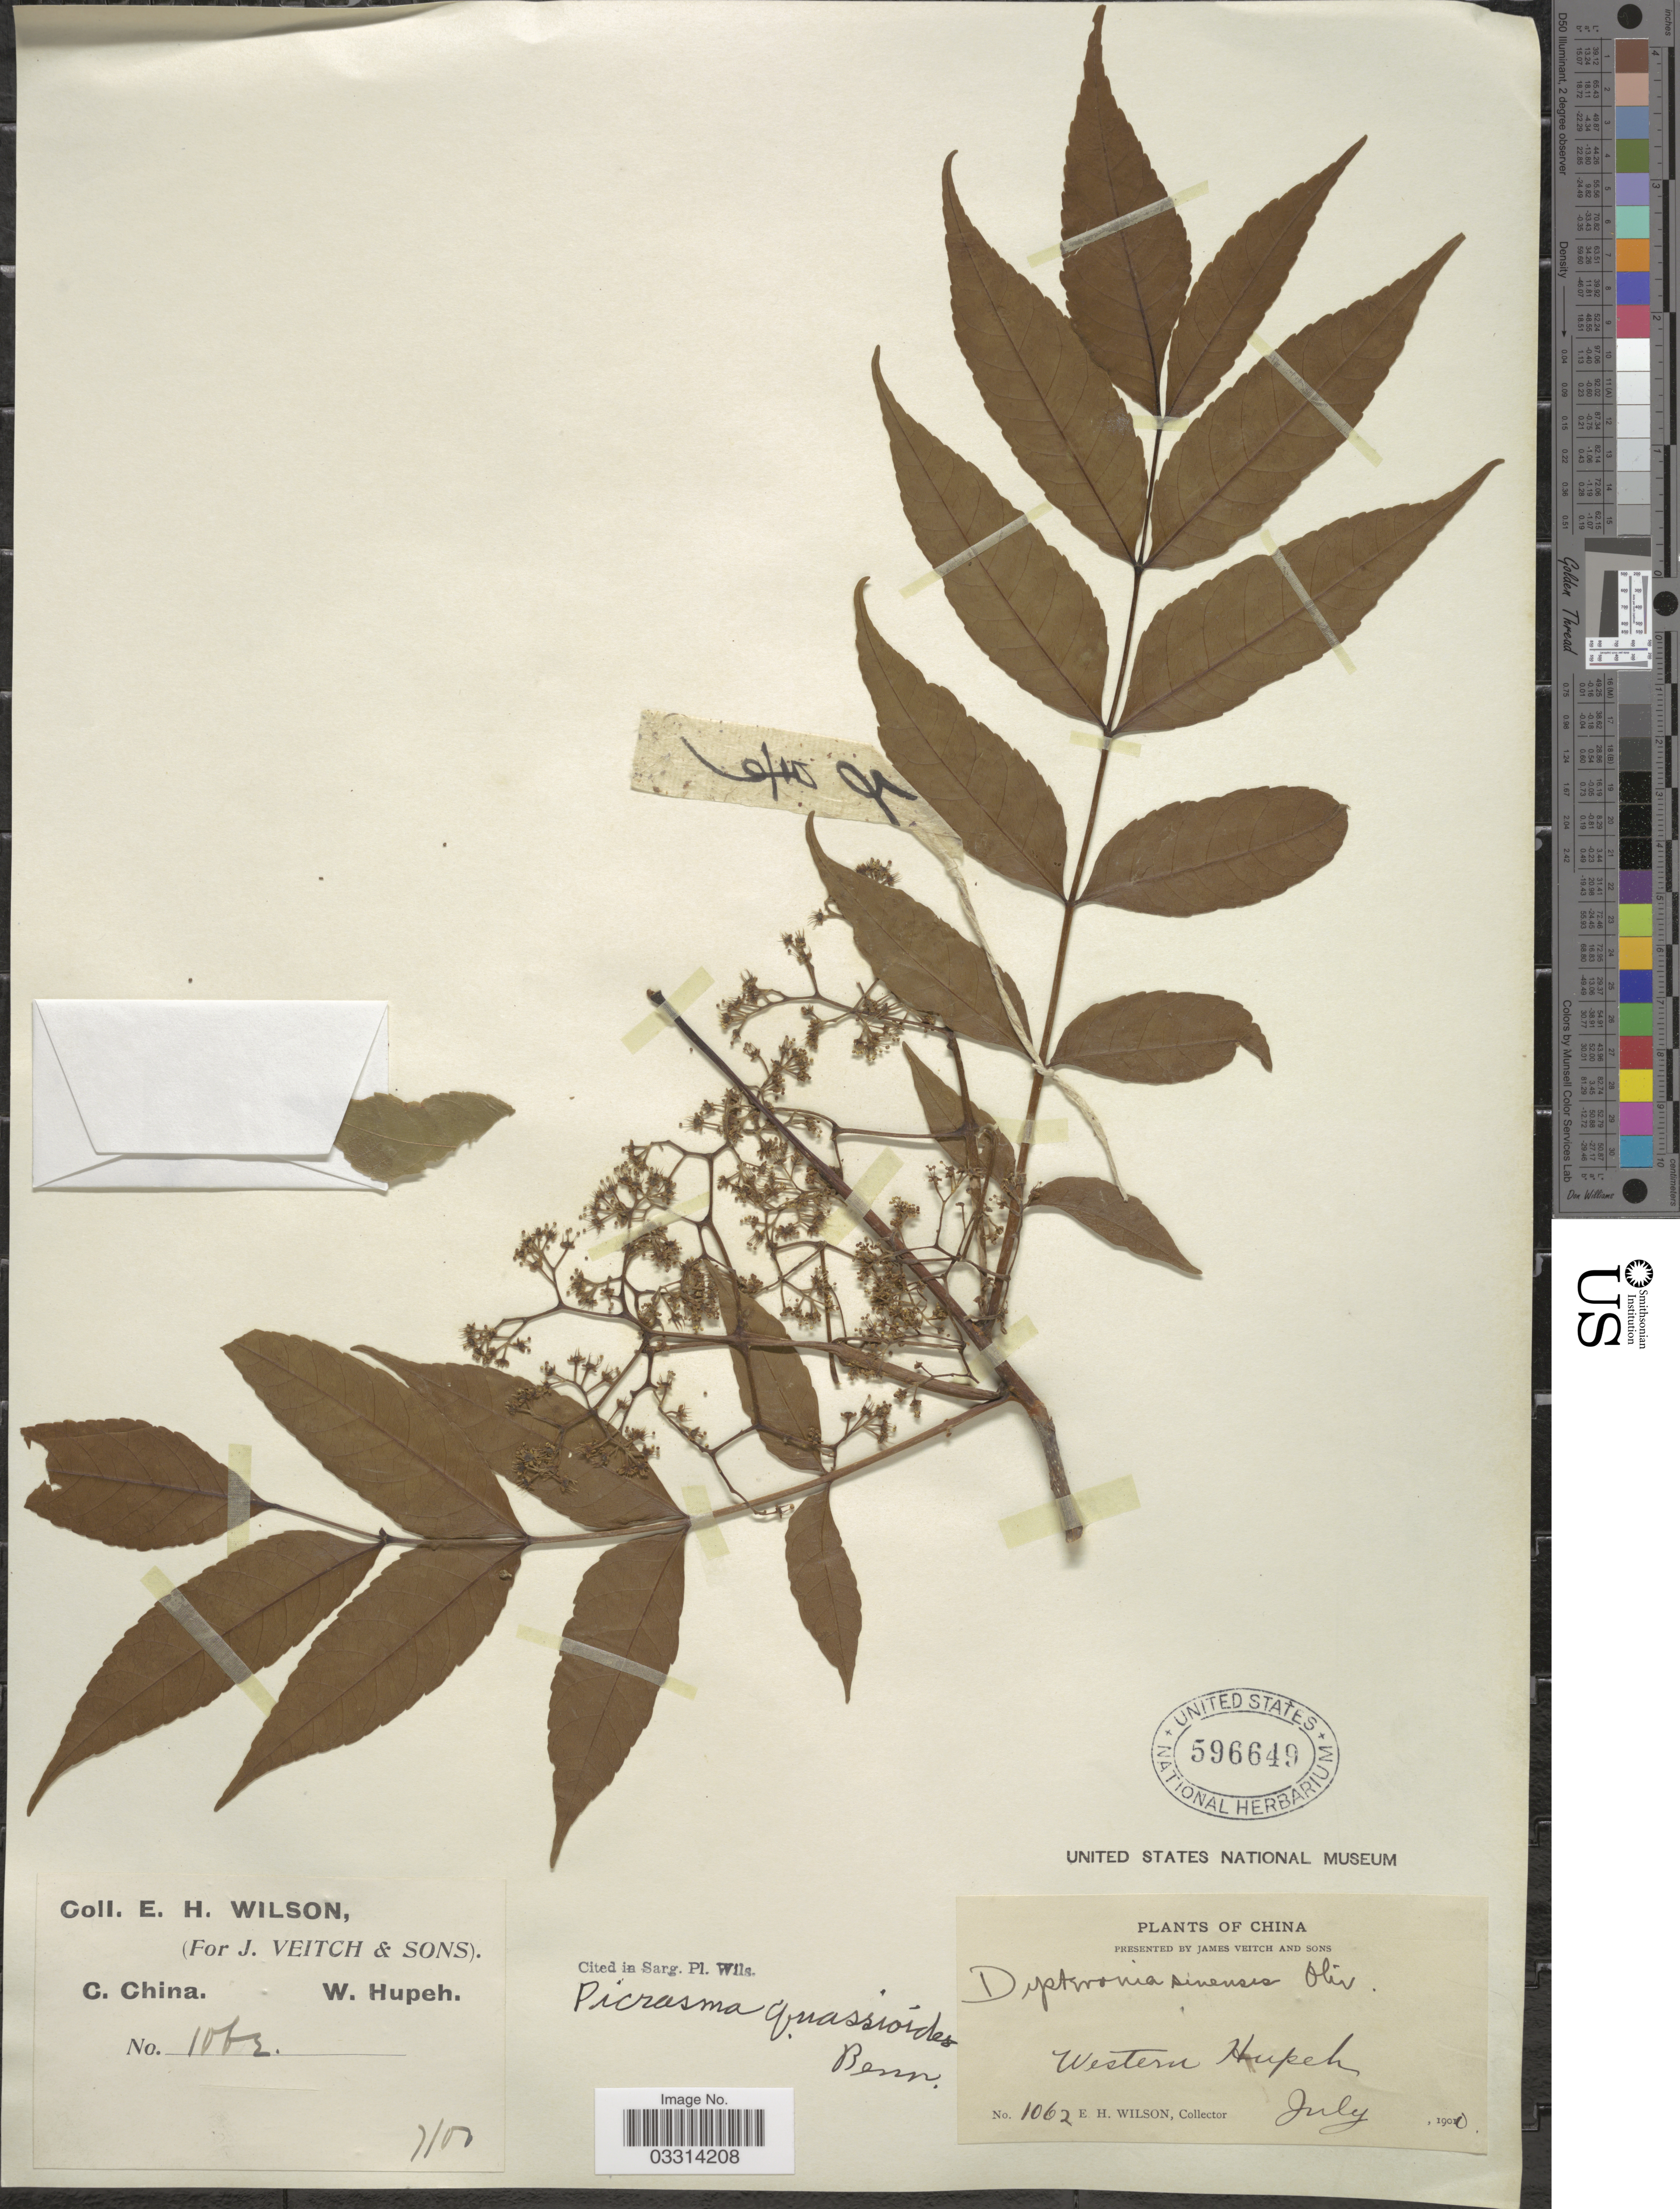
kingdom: Plantae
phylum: Tracheophyta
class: Magnoliopsida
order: Sapindales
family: Simaroubaceae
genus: Picrasma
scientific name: Picrasma quassioides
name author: (D. Don) Benn.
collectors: E. Wilson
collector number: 1062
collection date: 1900-07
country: China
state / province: Hubei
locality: C. China, Western Hupeh.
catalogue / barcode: US 596649